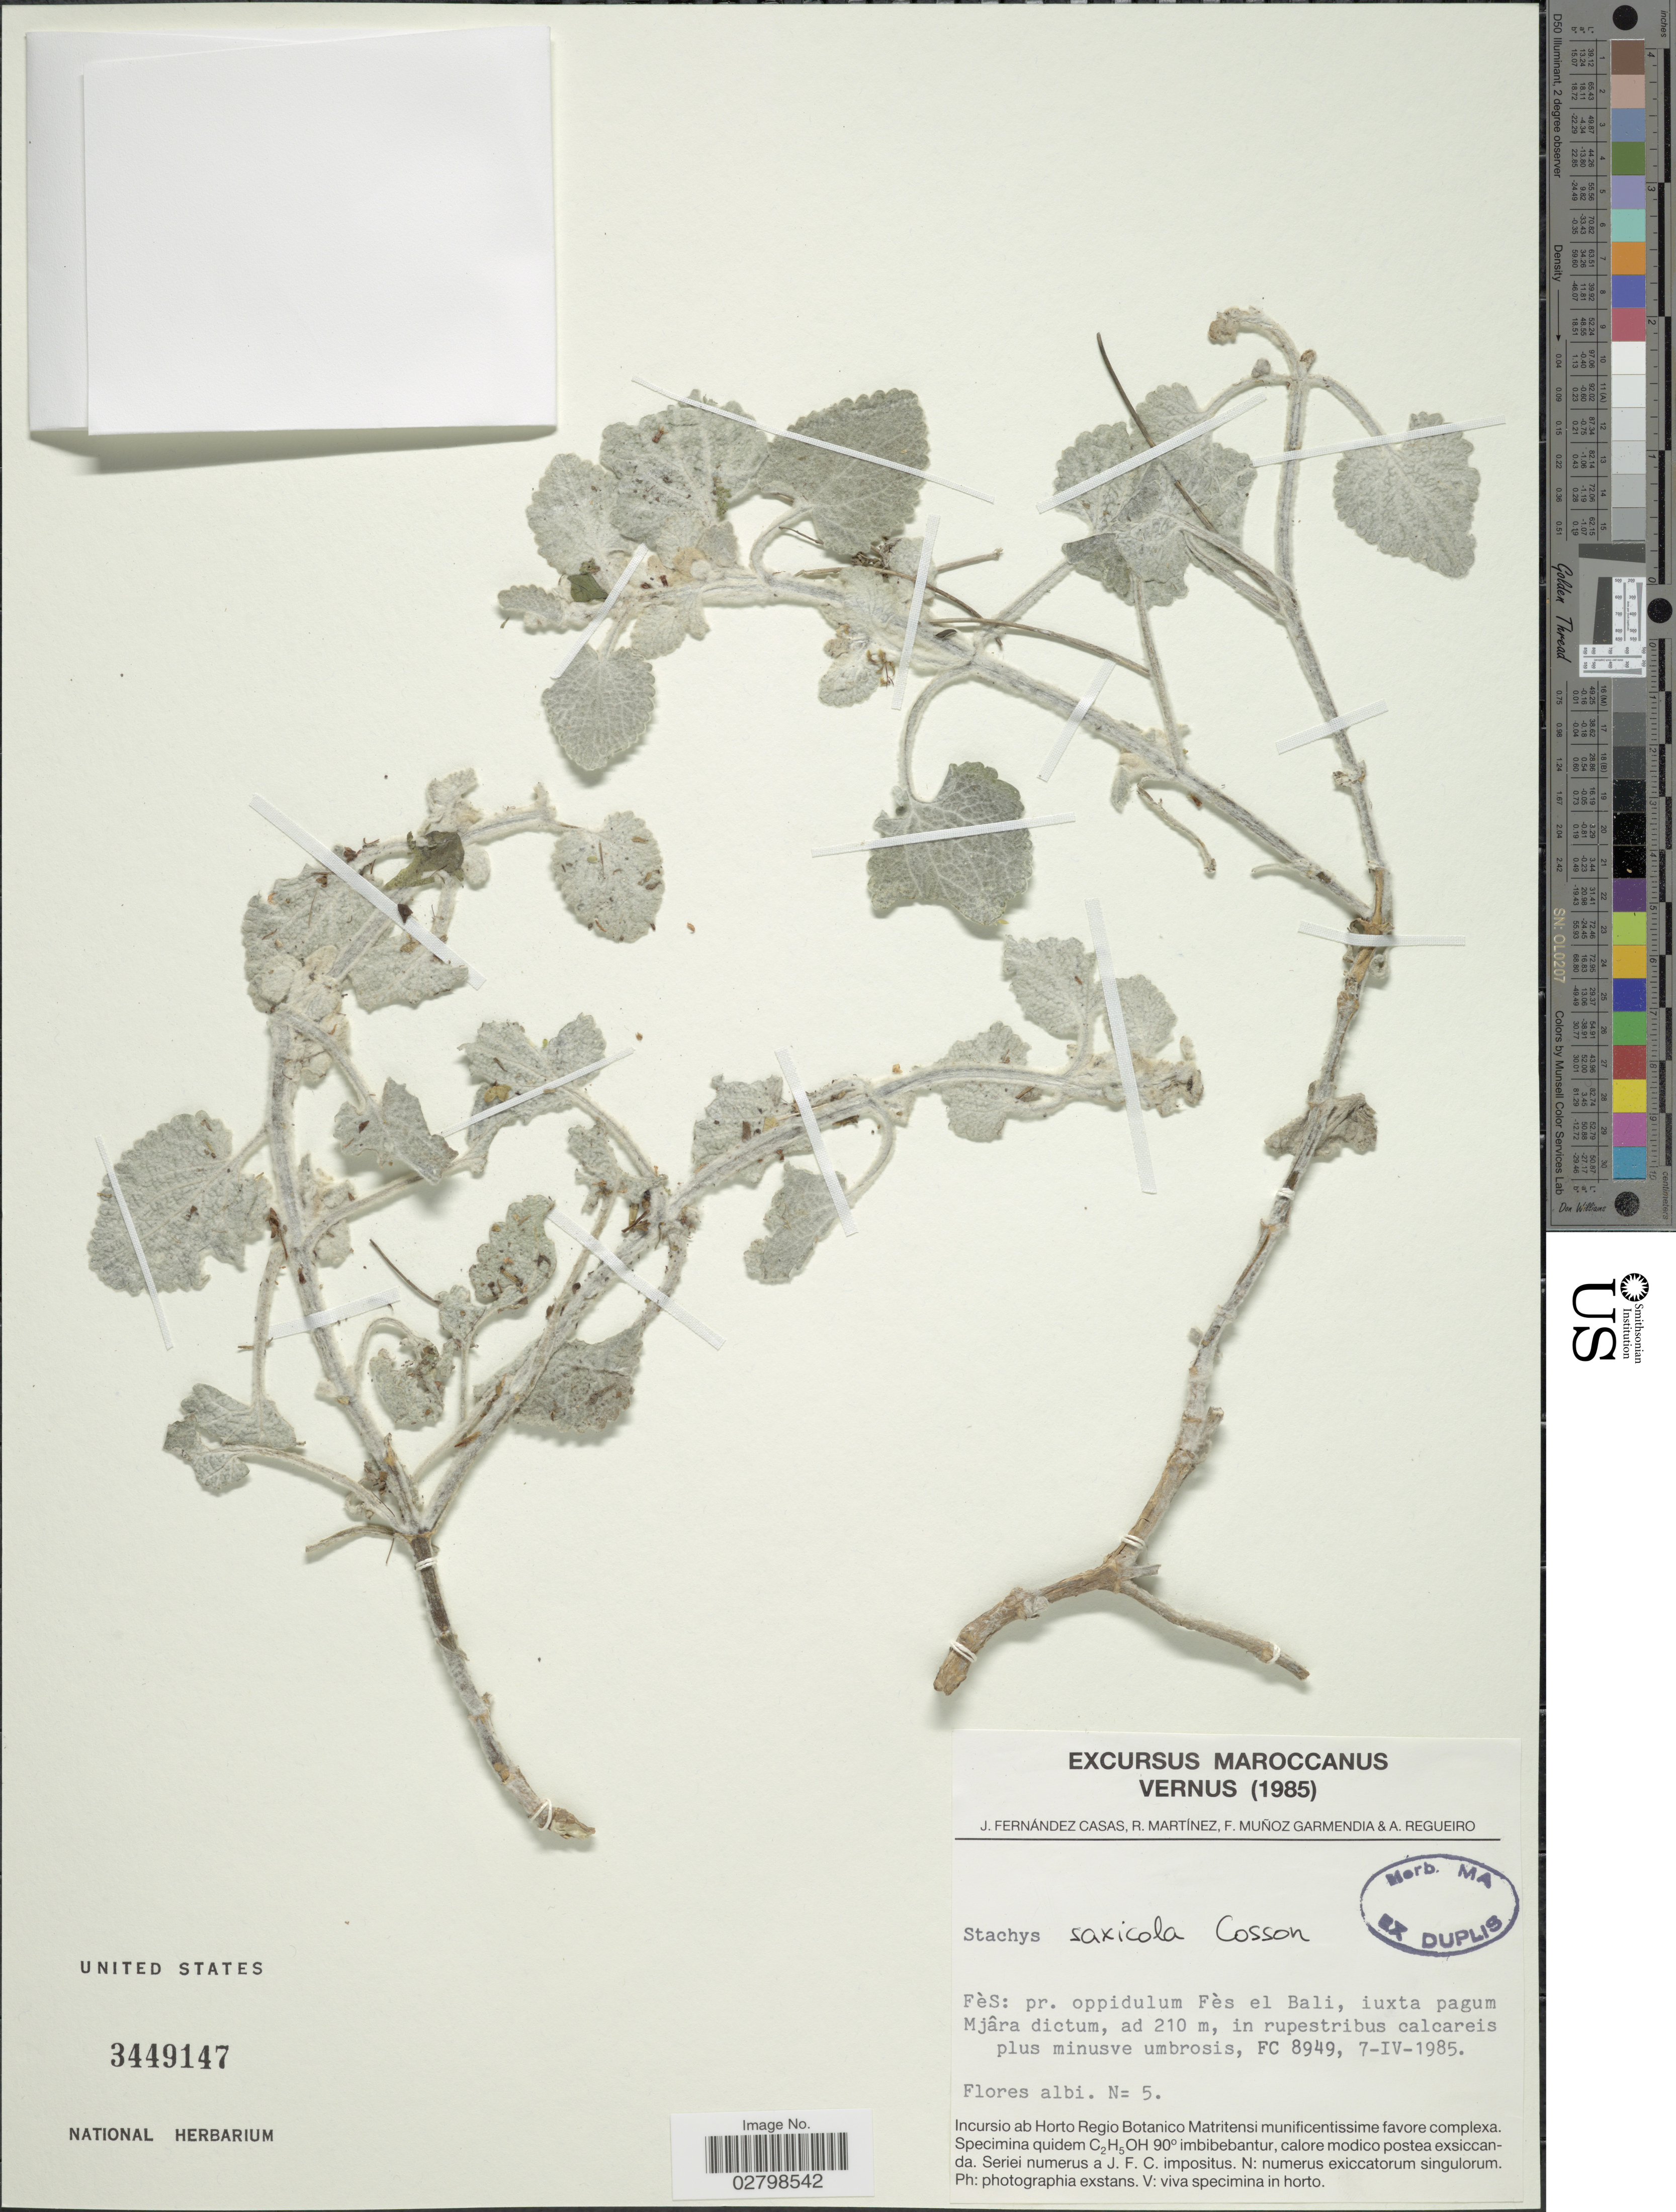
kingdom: Plantae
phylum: Tracheophyta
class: Magnoliopsida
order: Lamiales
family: Lamiaceae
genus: Stachys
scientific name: Stachys saxicola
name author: Coss. & Balansa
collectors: J. Casas, R. Martinez, F. Muñoz Garmendia & A. Regueiro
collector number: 5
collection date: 1985-04-07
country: Morocco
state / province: Fès-Boulemane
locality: FèS: pr. oppidulum Fès el Bali, iuxta pagum Mjâra dictum, in rupestribus calcareis plus minusve umbrosis. FC 8949.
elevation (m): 210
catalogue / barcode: US 3449147